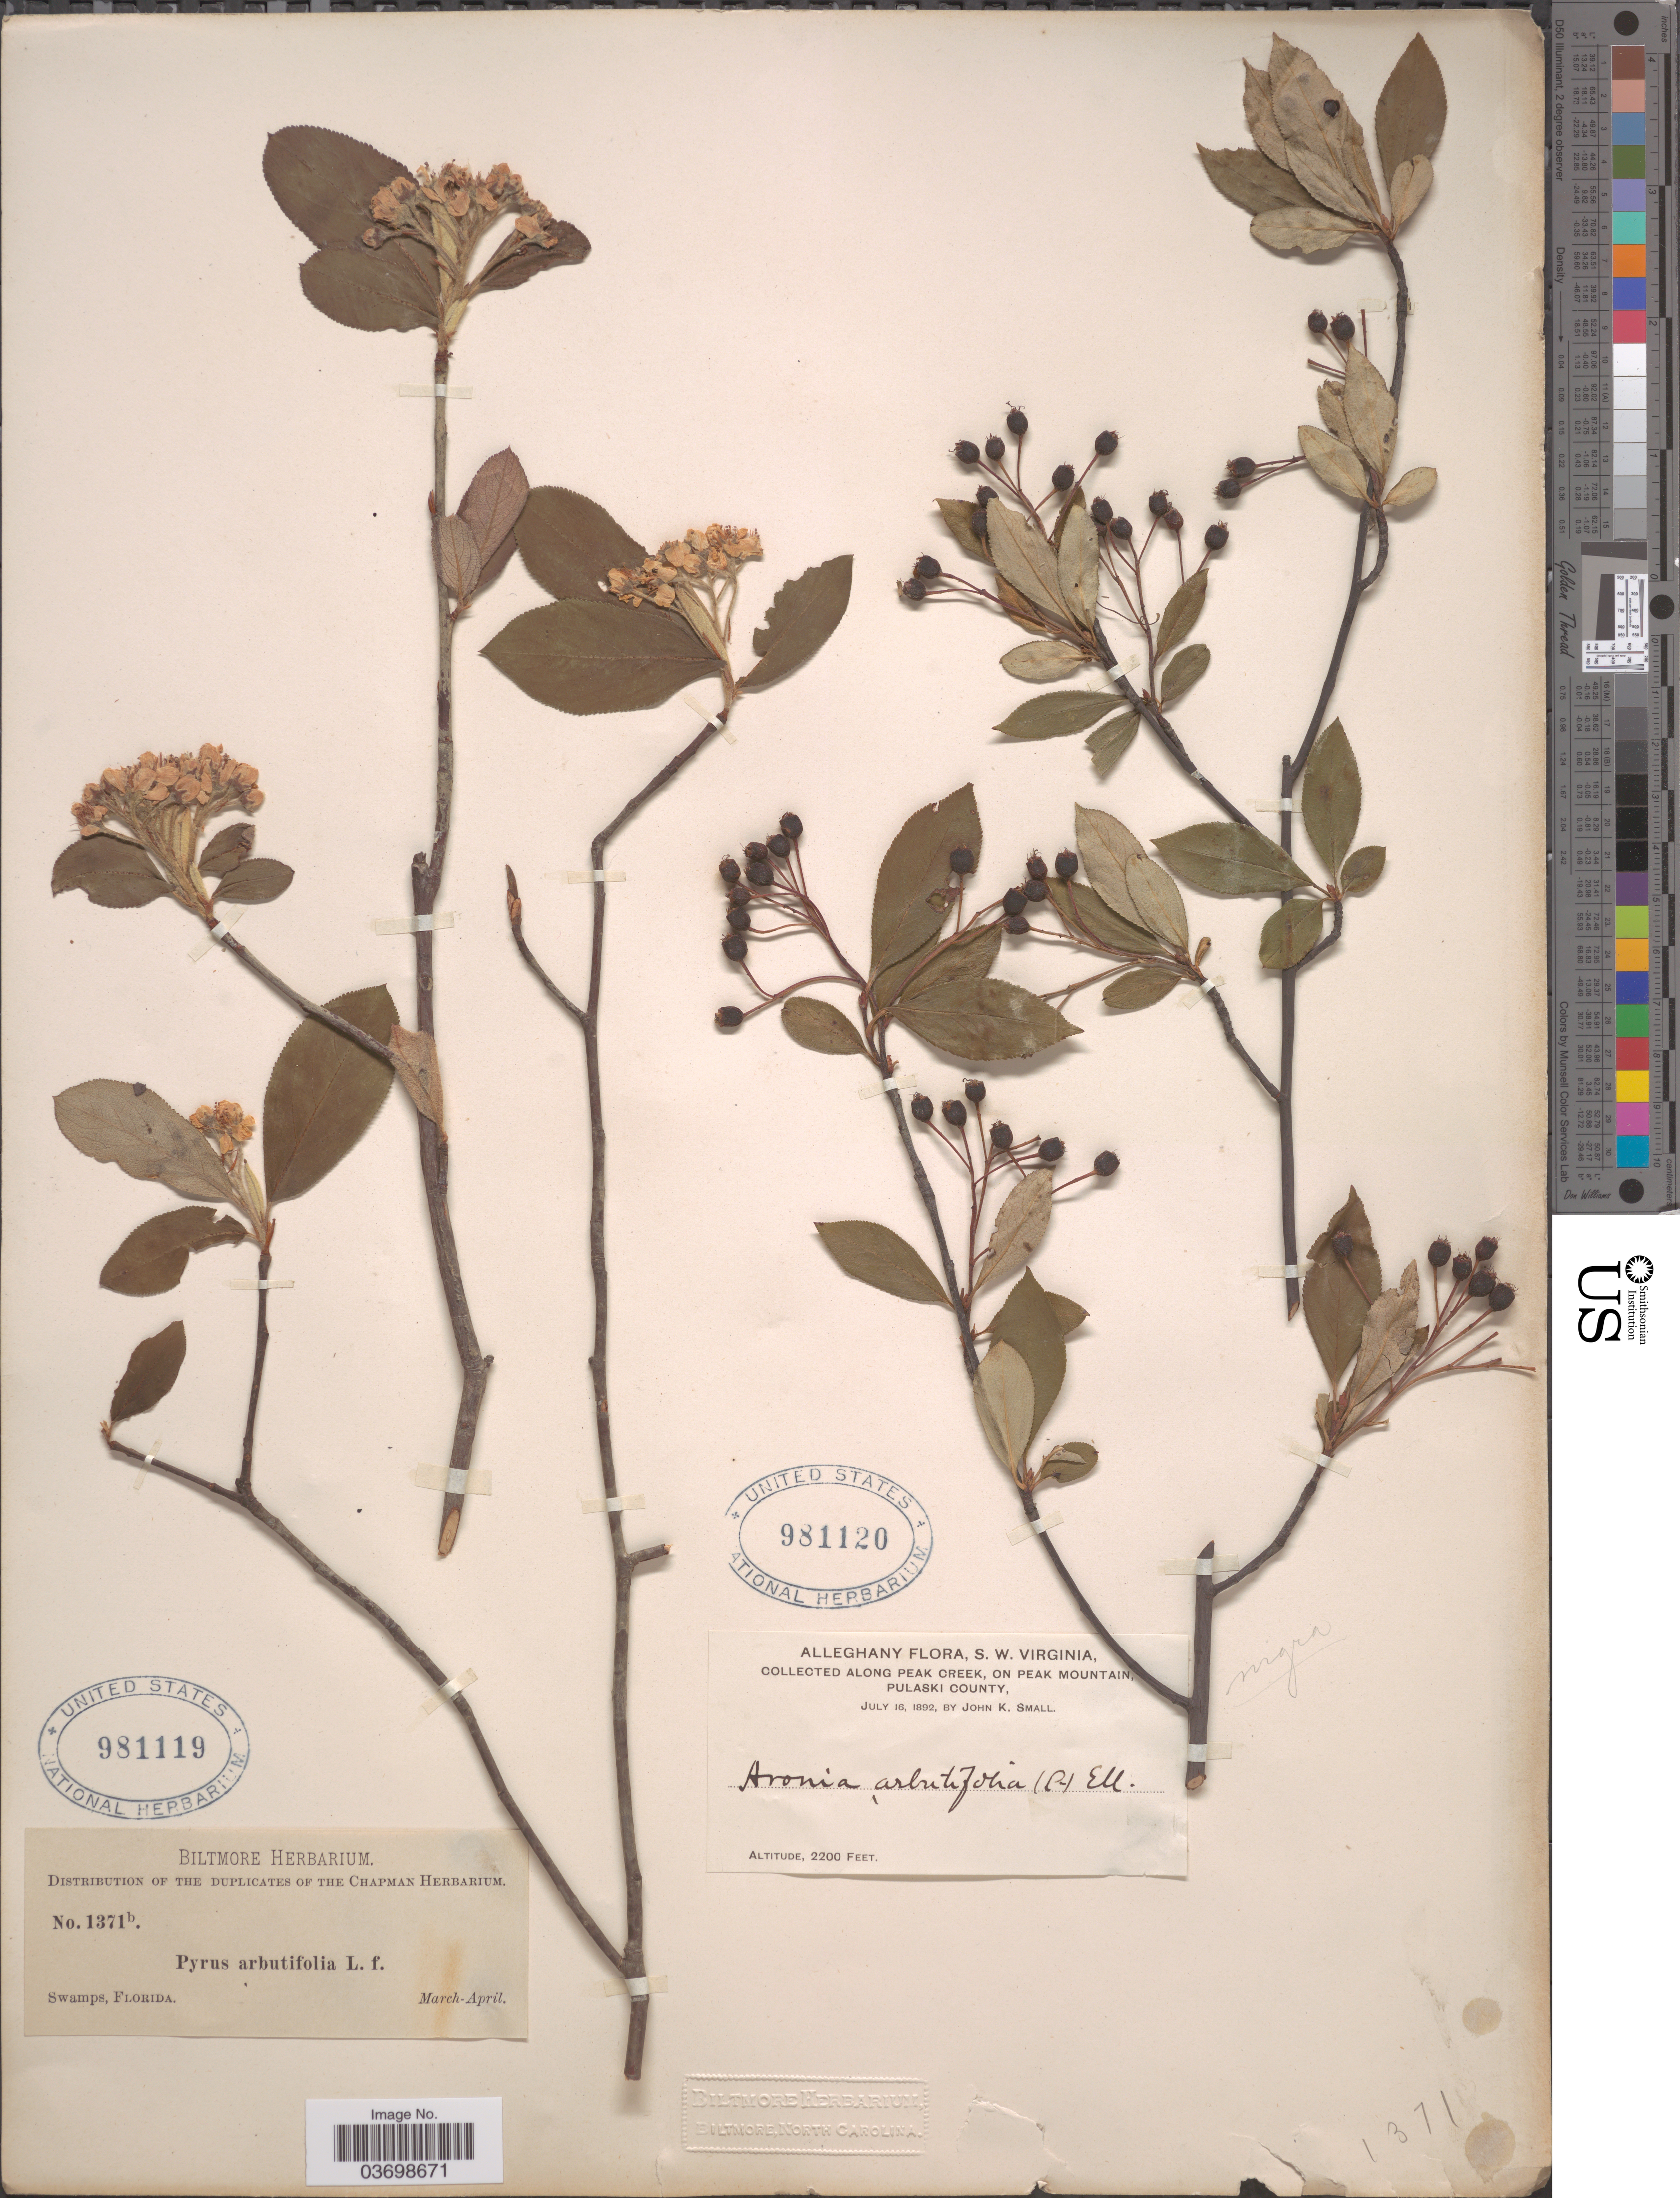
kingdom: Plantae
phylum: Tracheophyta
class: Magnoliopsida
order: Rosales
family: Rosaceae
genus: Aronia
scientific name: Aronia arbutifolia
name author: (L.) Pers.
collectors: J. K. Small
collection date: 1892-07-16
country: United States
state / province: Virginia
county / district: Pulaski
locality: Alleghany, S. W. Virginia. Along Peak Creek, Peak Mountain.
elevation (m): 671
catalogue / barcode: US 981120-2